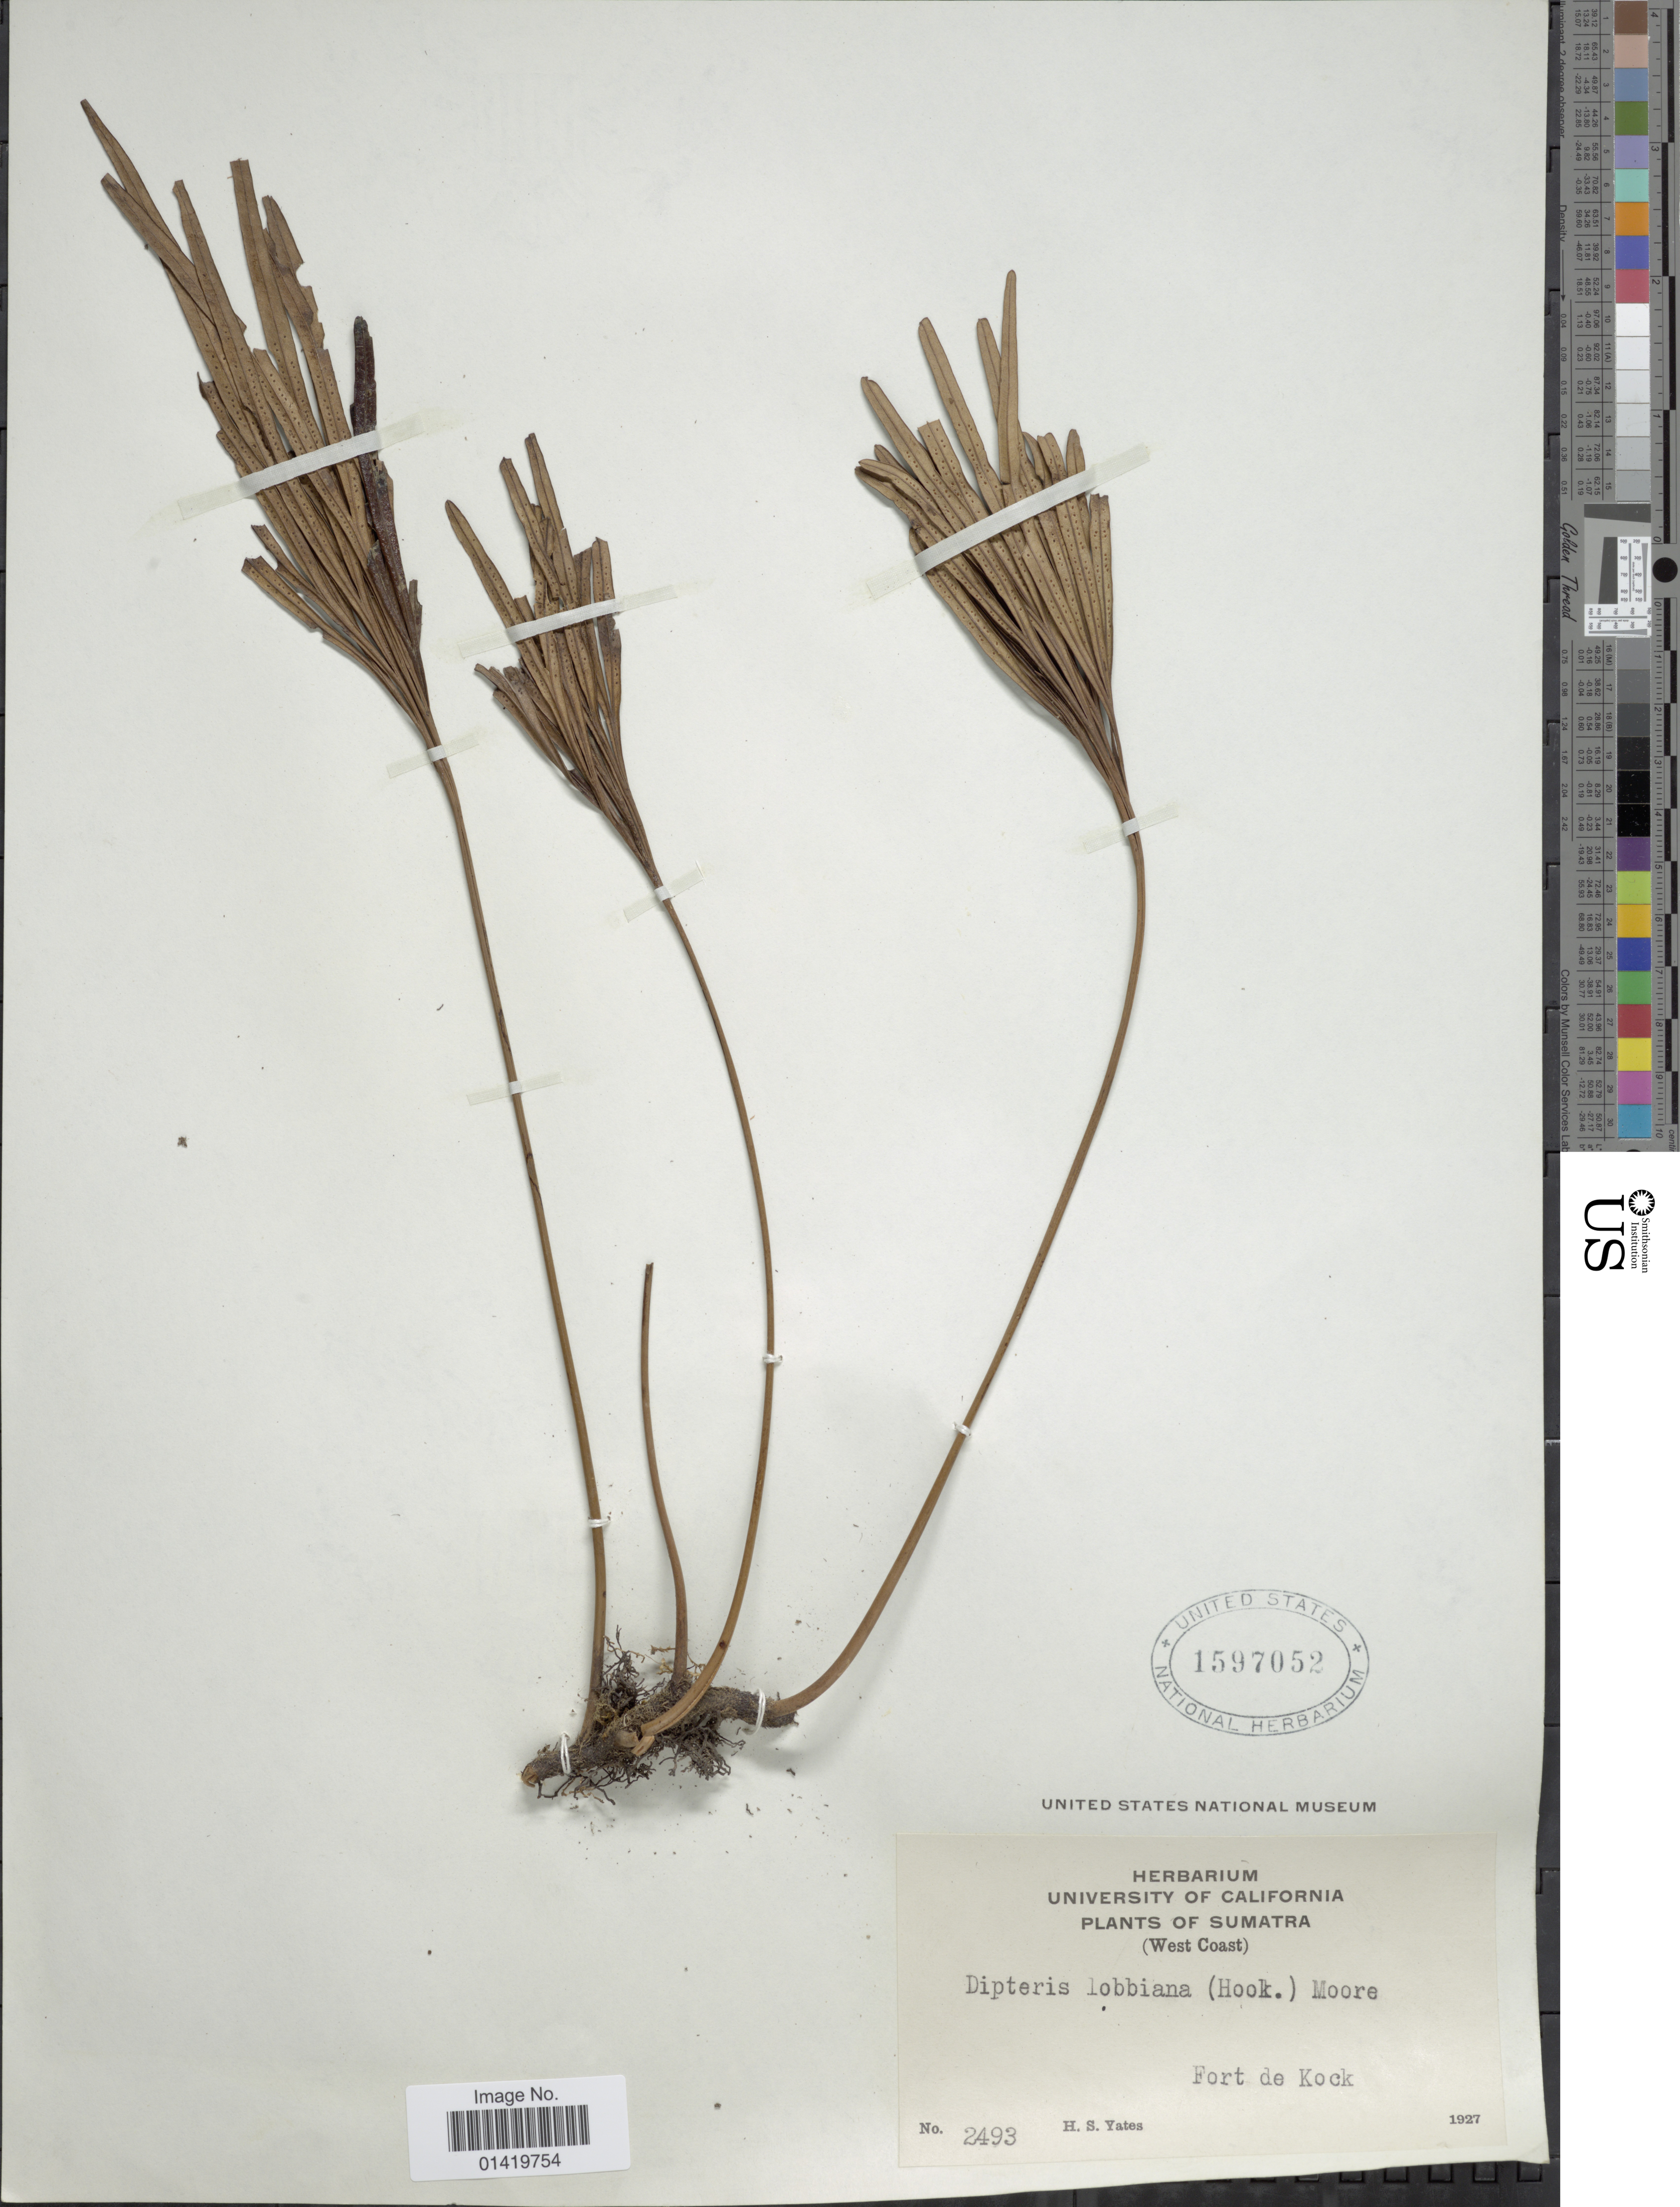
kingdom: Plantae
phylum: Tracheophyta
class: Polypodiopsida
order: Gleicheniales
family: Dipteridaceae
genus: Dipteris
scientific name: Dipteris lobbiana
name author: (Hook.) T. Moore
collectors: H. S. Yates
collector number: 2493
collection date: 1927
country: Indonesia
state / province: Sumatra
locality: West Coast, Fort de Kock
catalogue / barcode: US 1597052